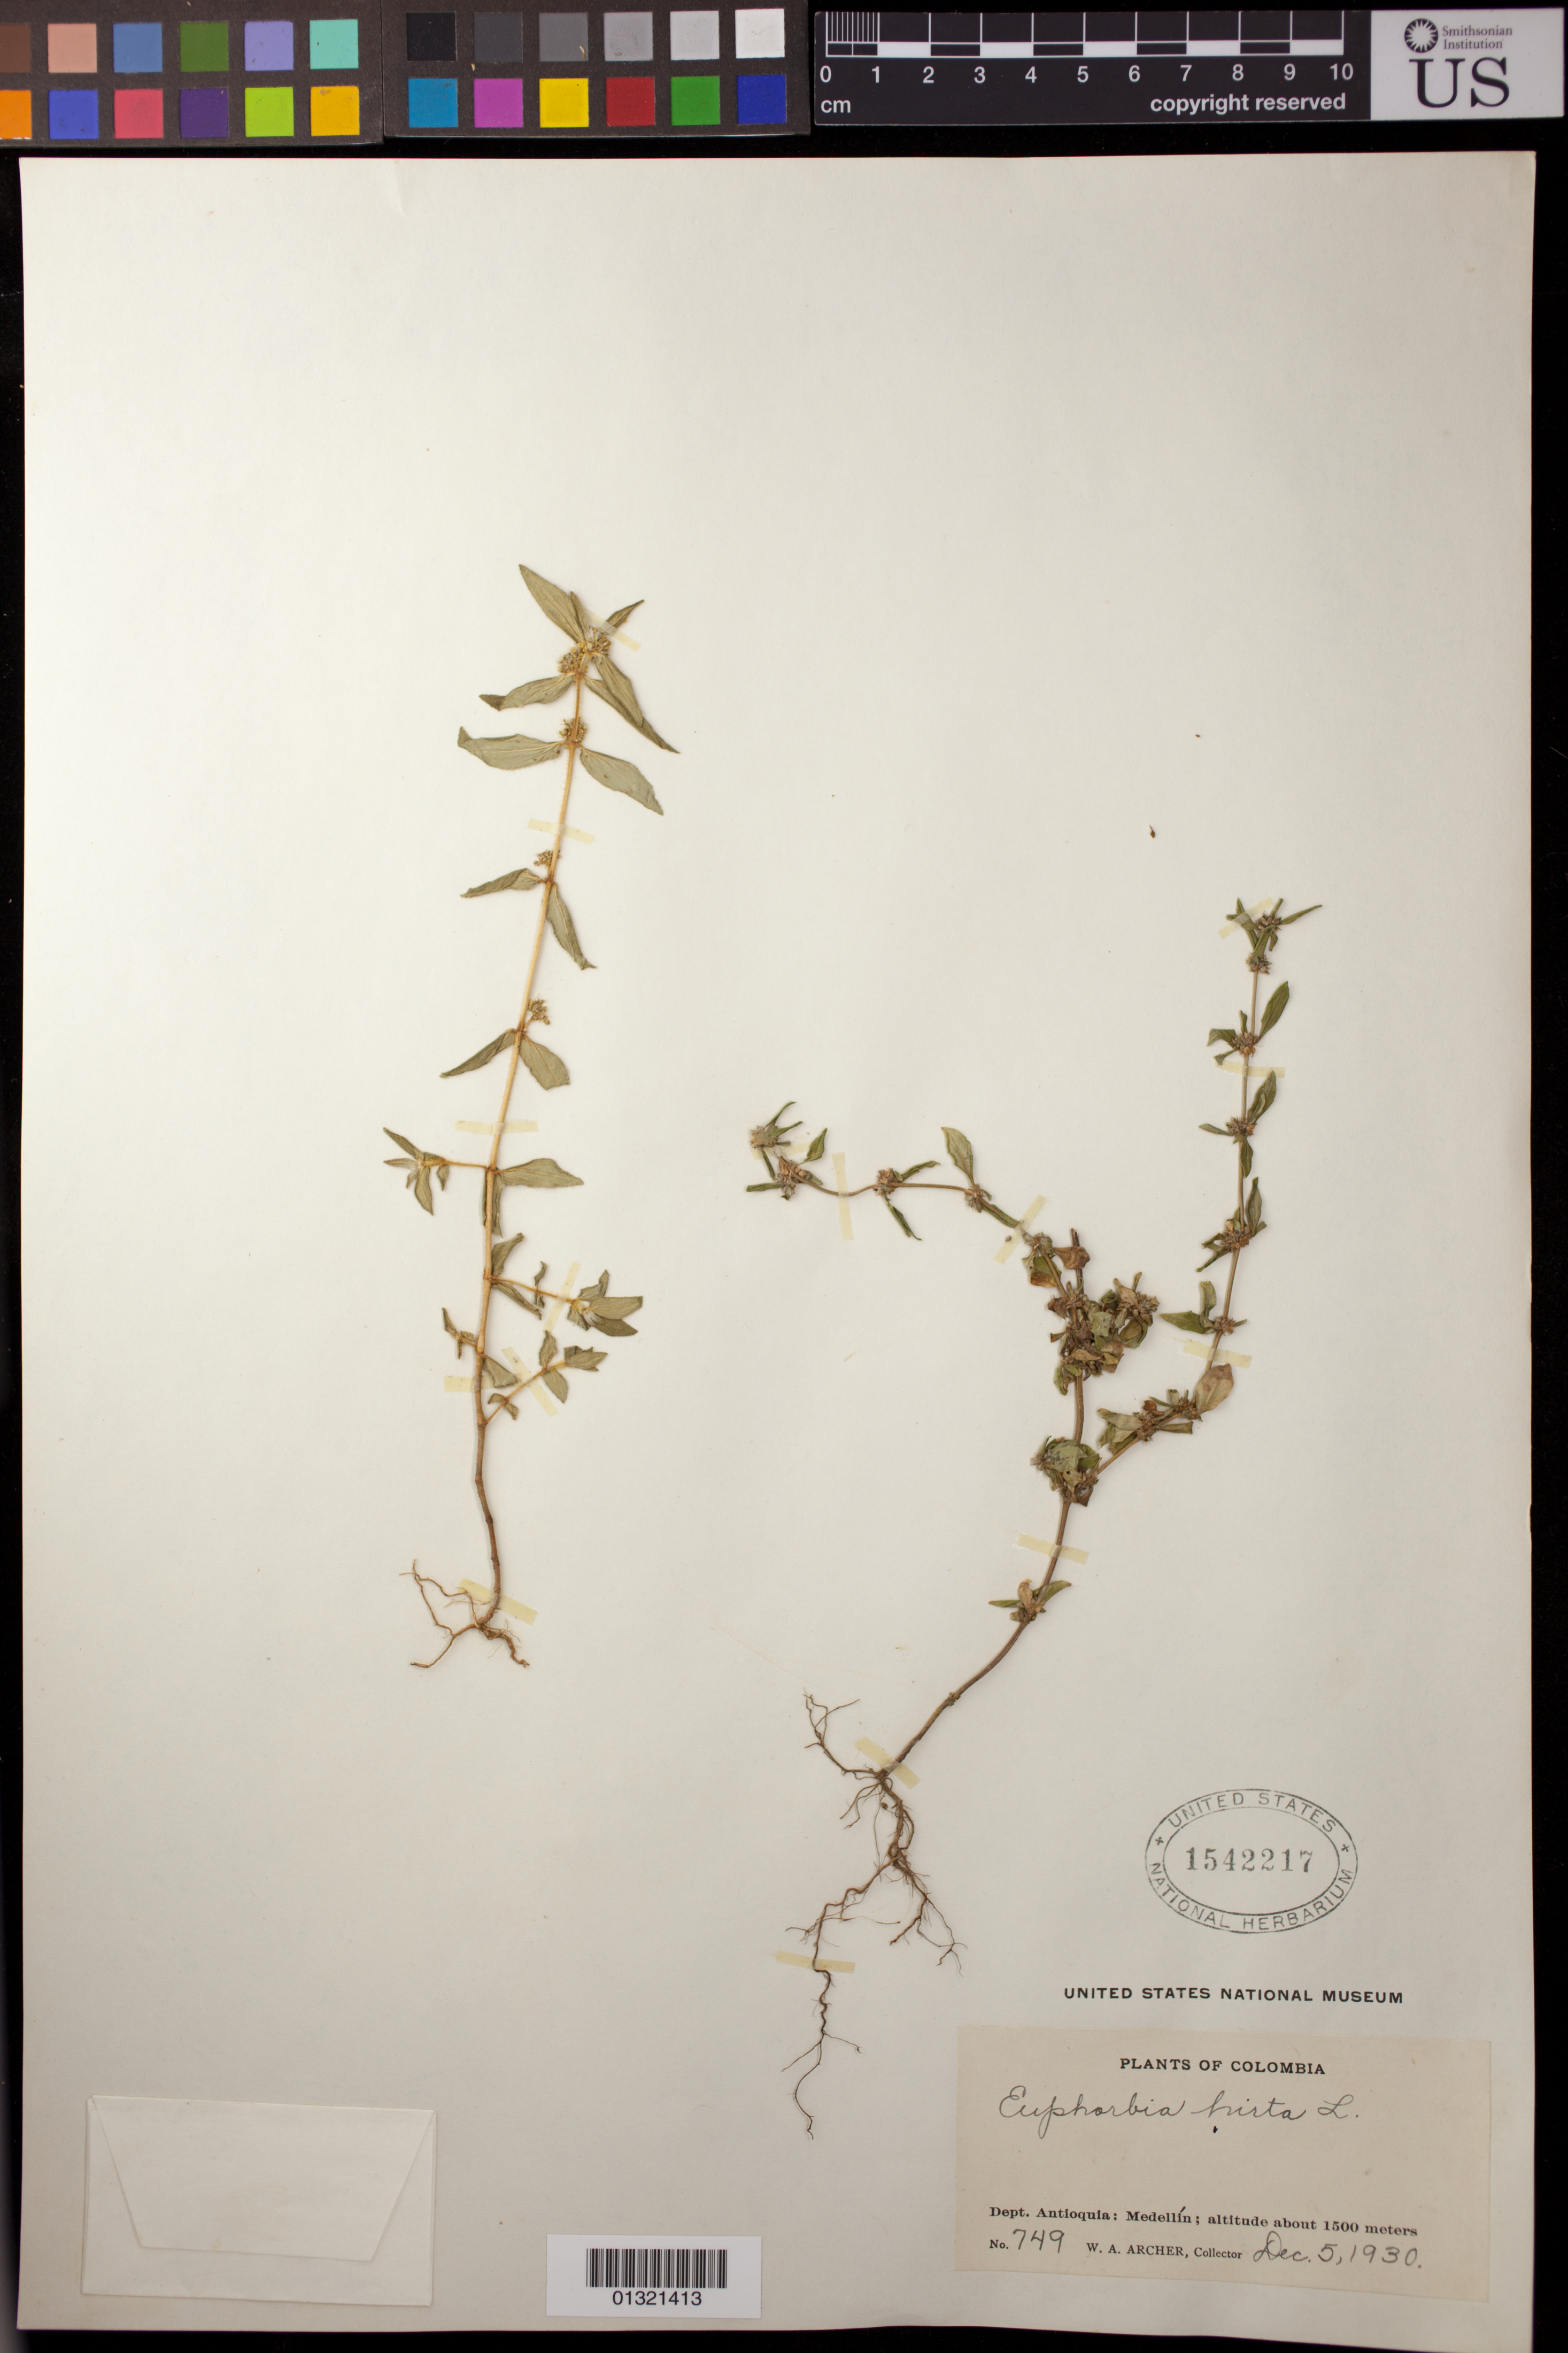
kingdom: Plantae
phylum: Tracheophyta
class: Magnoliopsida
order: Malpighiales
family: Euphorbiaceae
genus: Euphorbia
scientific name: Euphorbia hirta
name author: L.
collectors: W. A. Archer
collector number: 749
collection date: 1930-12-05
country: Colombia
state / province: Antioquia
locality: Medellín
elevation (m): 1500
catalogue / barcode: US 1542217